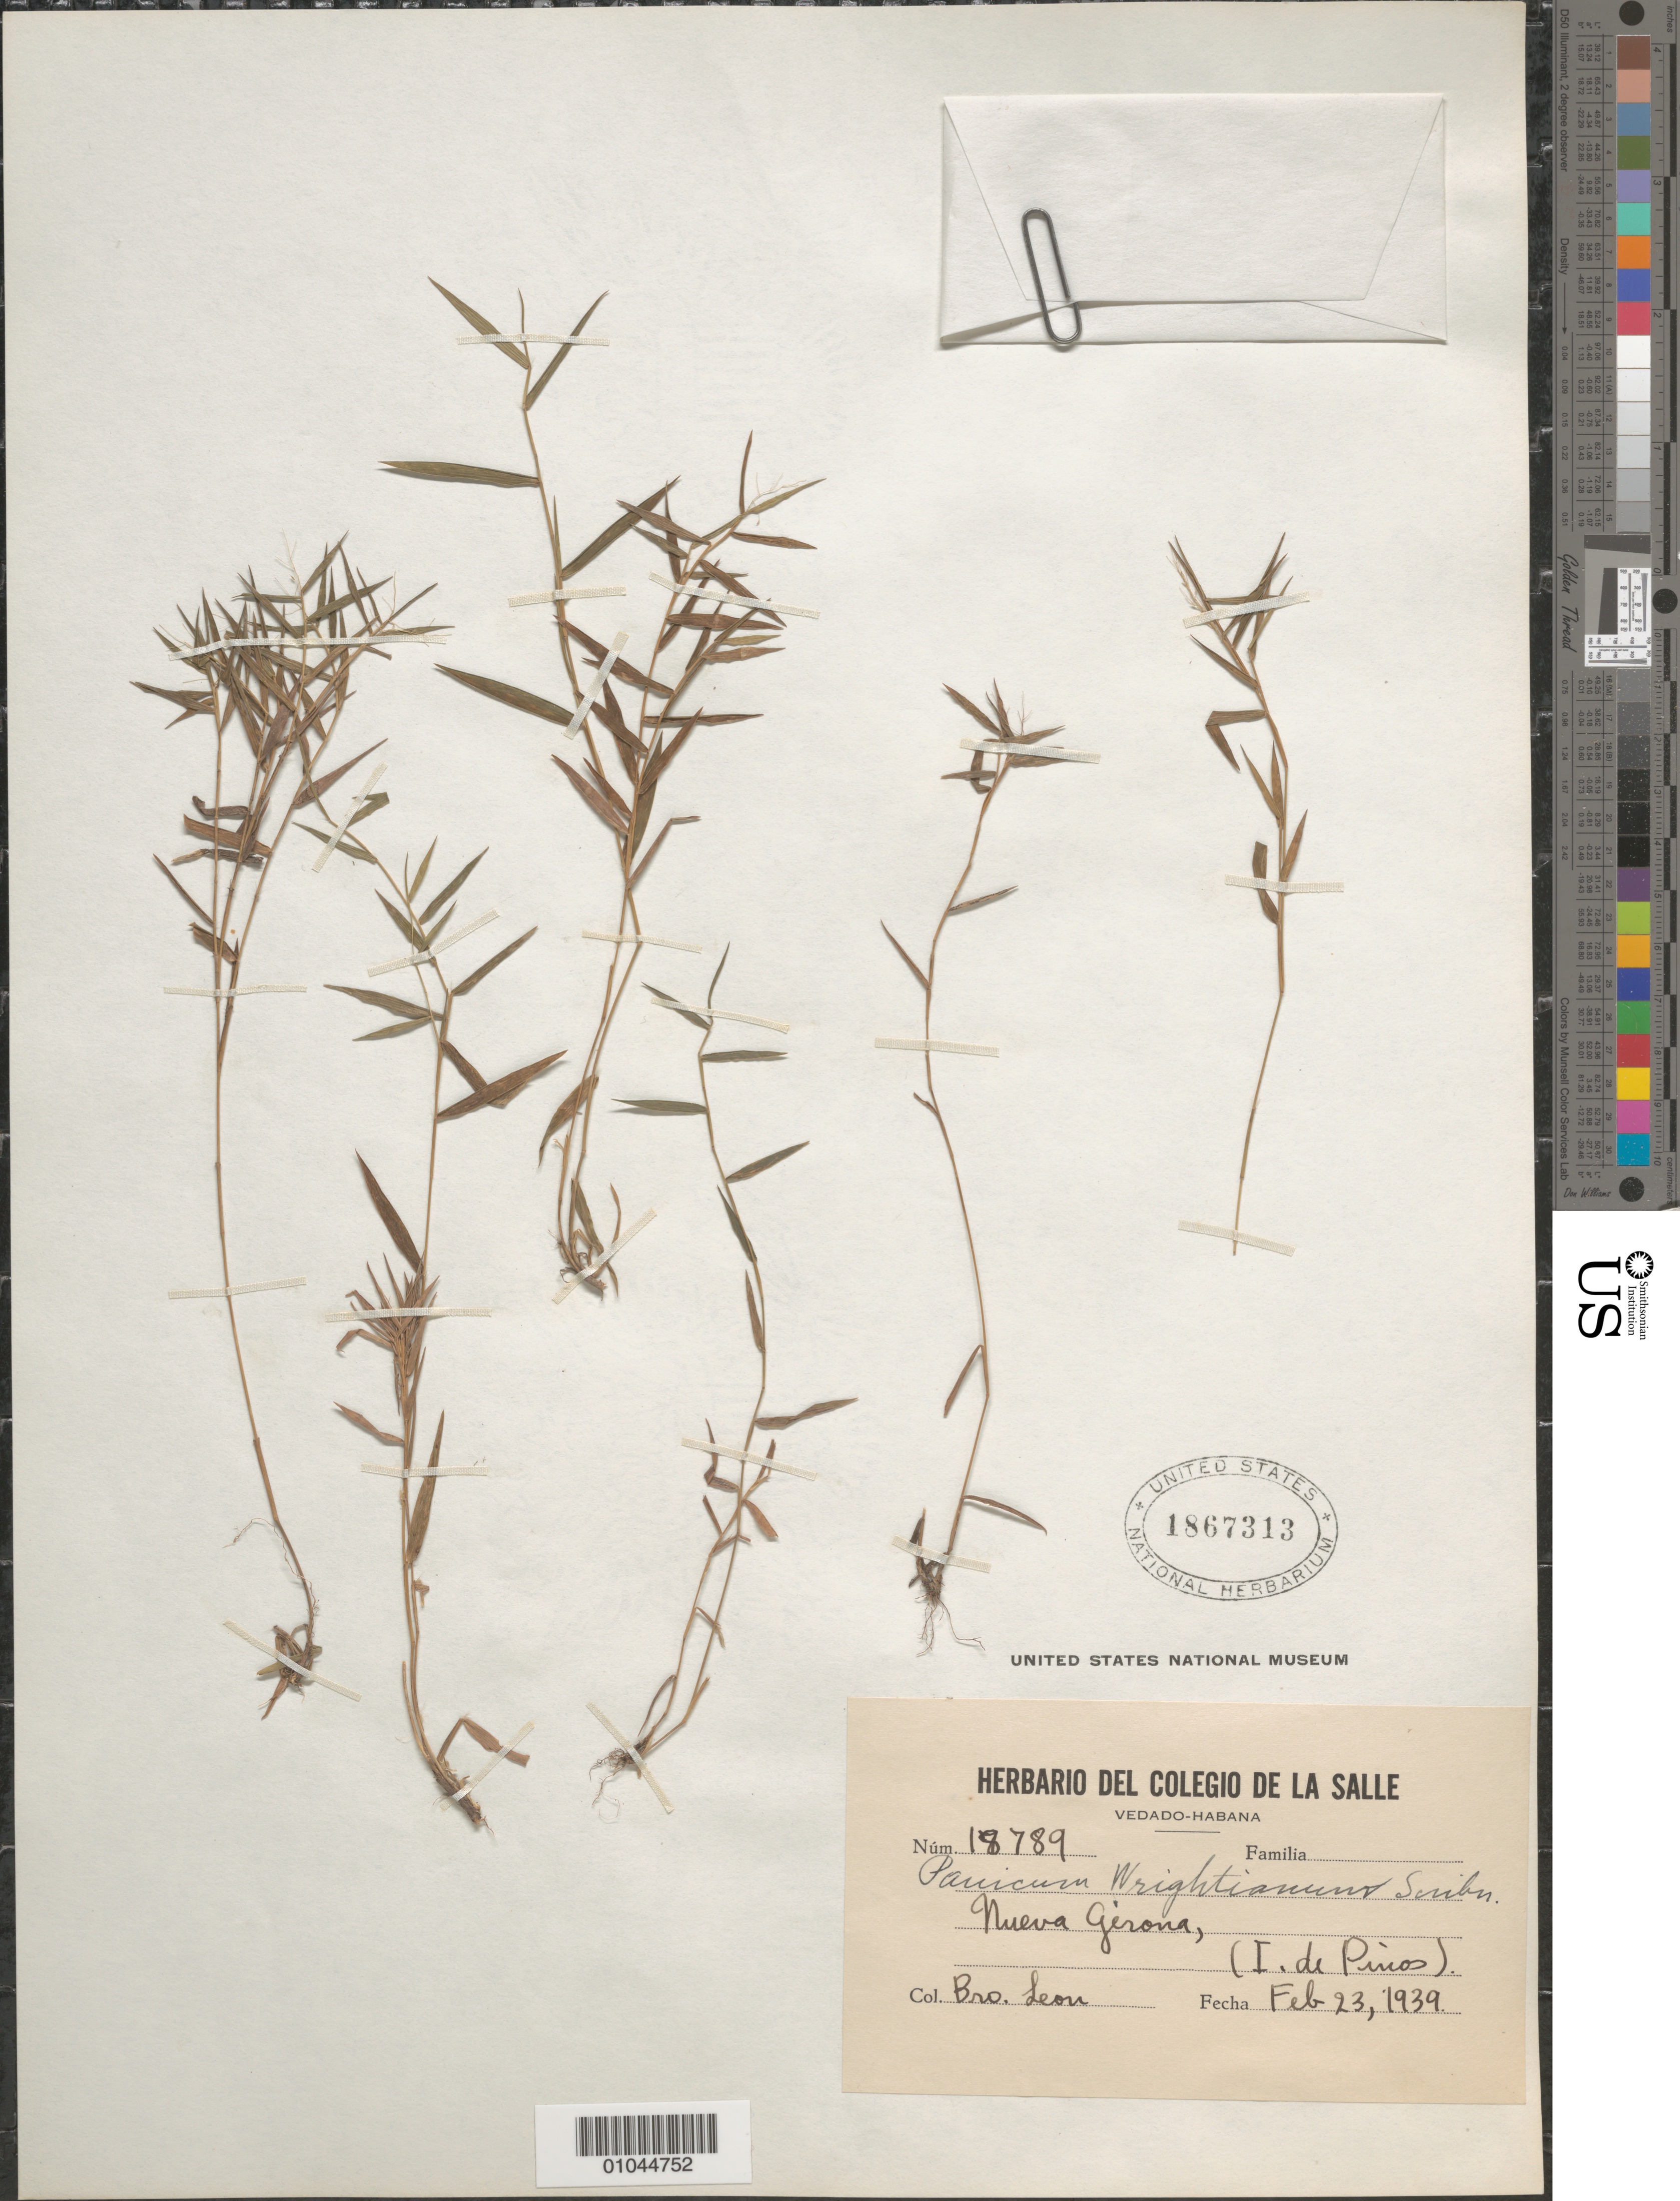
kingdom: Plantae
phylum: Tracheophyta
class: Liliopsida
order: Poales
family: Poaceae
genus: Dichanthelium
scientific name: Dichanthelium wrightianum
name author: (Scribn.) Freckmann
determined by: Naczi, R. F. C.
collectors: Bro. León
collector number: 18789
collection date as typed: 23 Feb 1939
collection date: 1939-02-23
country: Cuba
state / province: Isla de la Juventud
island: Isla de la Juventud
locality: Nueva Gerona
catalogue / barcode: US 1867313